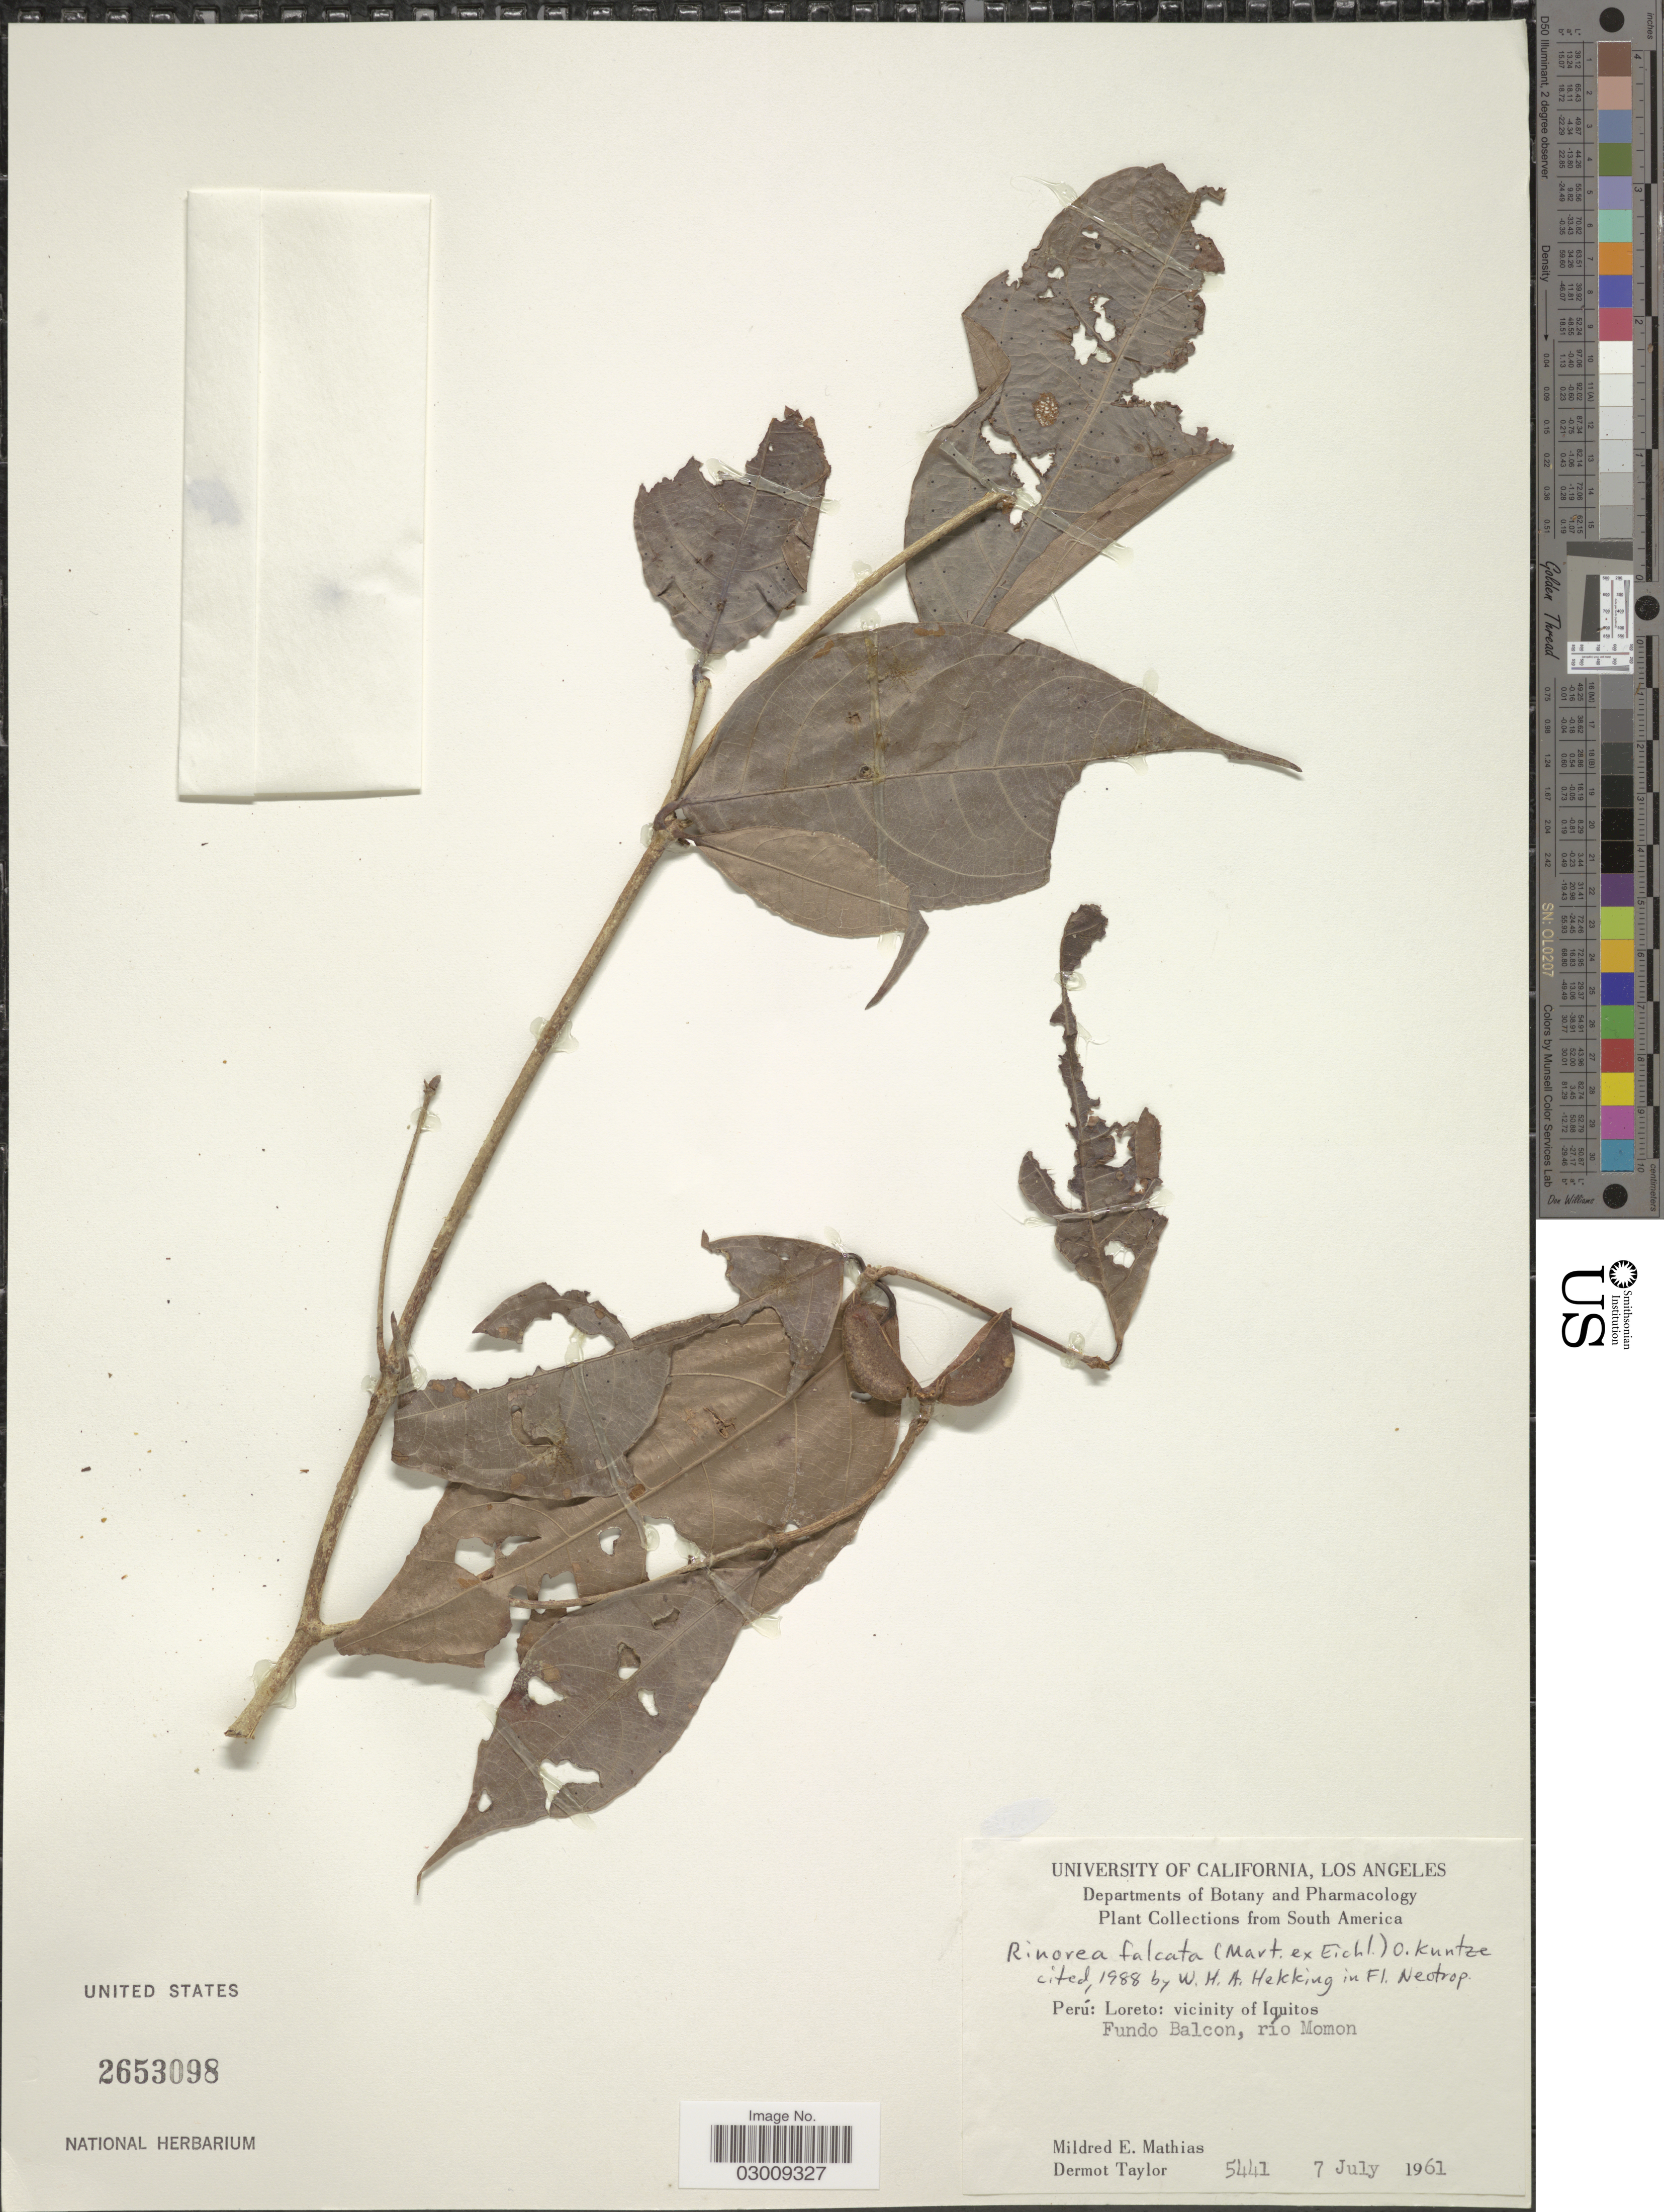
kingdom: Plantae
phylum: Tracheophyta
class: Magnoliopsida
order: Malpighiales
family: Violaceae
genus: Rinorea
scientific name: Rinorea falcata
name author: (Mart. ex Eichler) Kuntze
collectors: M. E. Mathias & D. Taylor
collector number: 5441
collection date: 1961-07-07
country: Peru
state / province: Loreto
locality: Vicinity of Iquitos. Fundo Balcon, río Momon.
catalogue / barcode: US 2653098